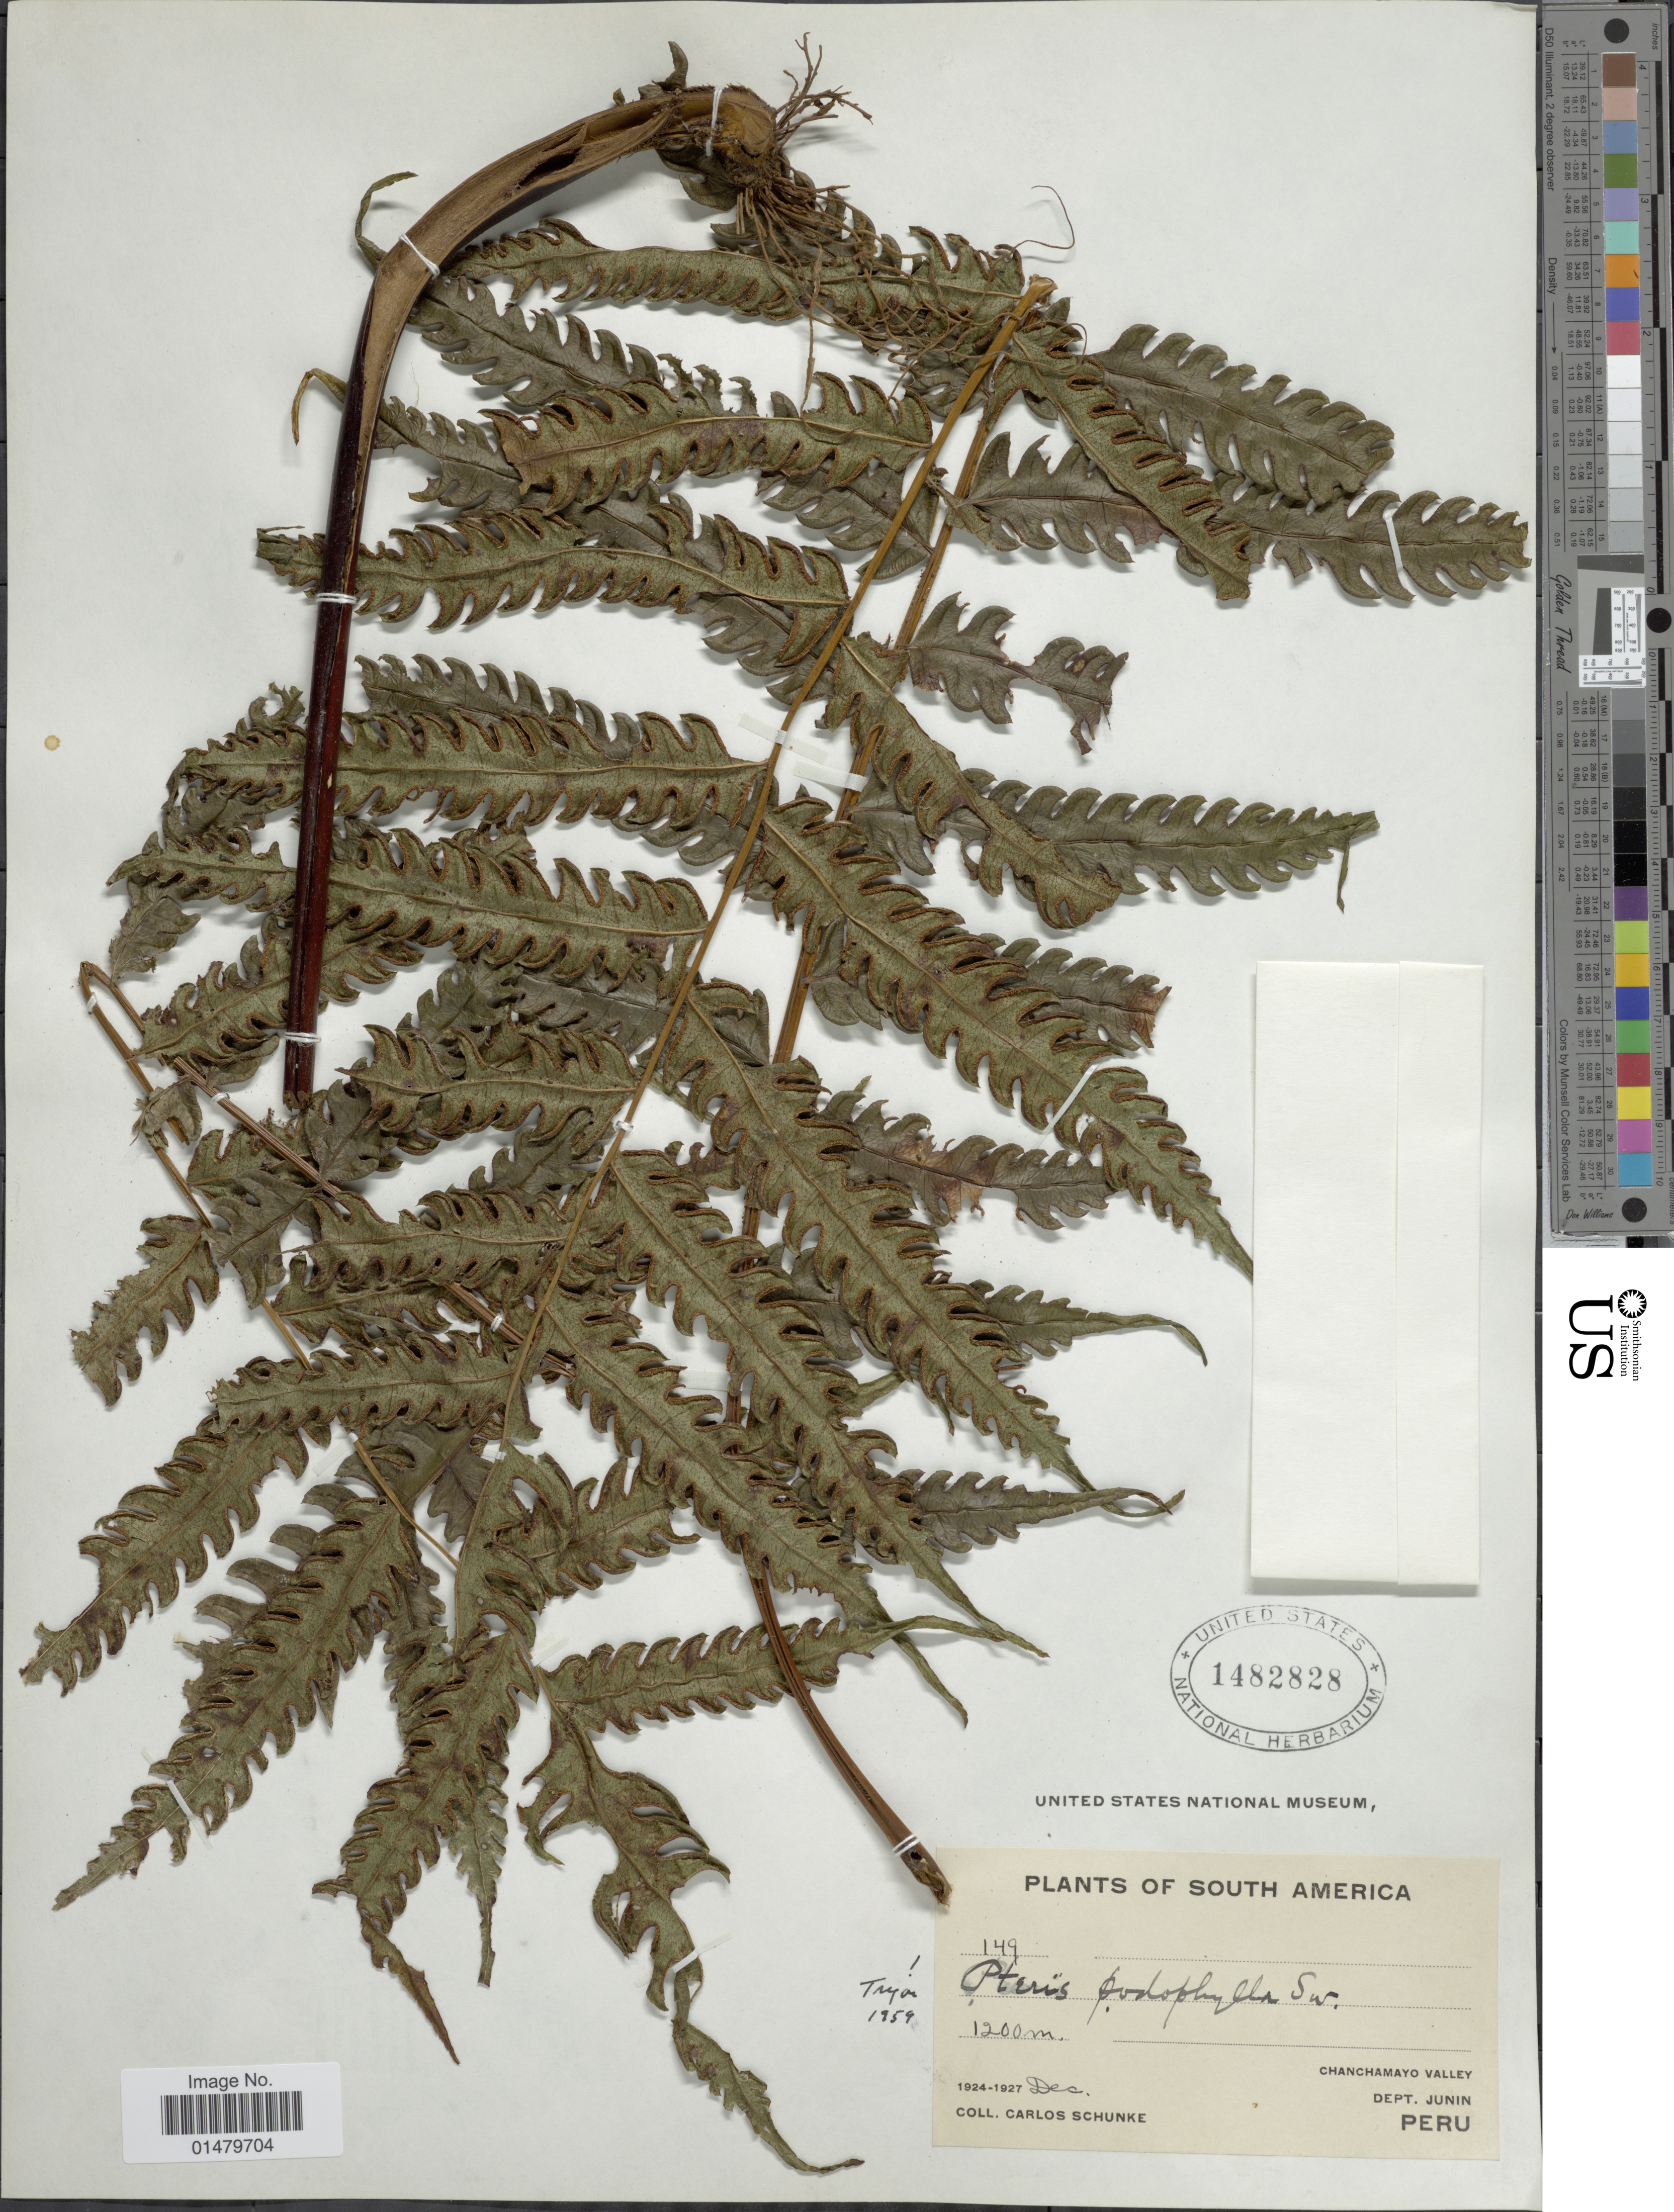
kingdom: Plantae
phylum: Tracheophyta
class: Polypodiopsida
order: Polypodiales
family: Pteridaceae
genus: Pteris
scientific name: Pteris podophylla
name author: Sw.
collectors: C. Schunke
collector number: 149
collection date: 1924/1927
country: Peru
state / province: Junín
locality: Chanchamayo Valley. Dept. Junin.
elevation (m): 1200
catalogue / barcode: US 1482828